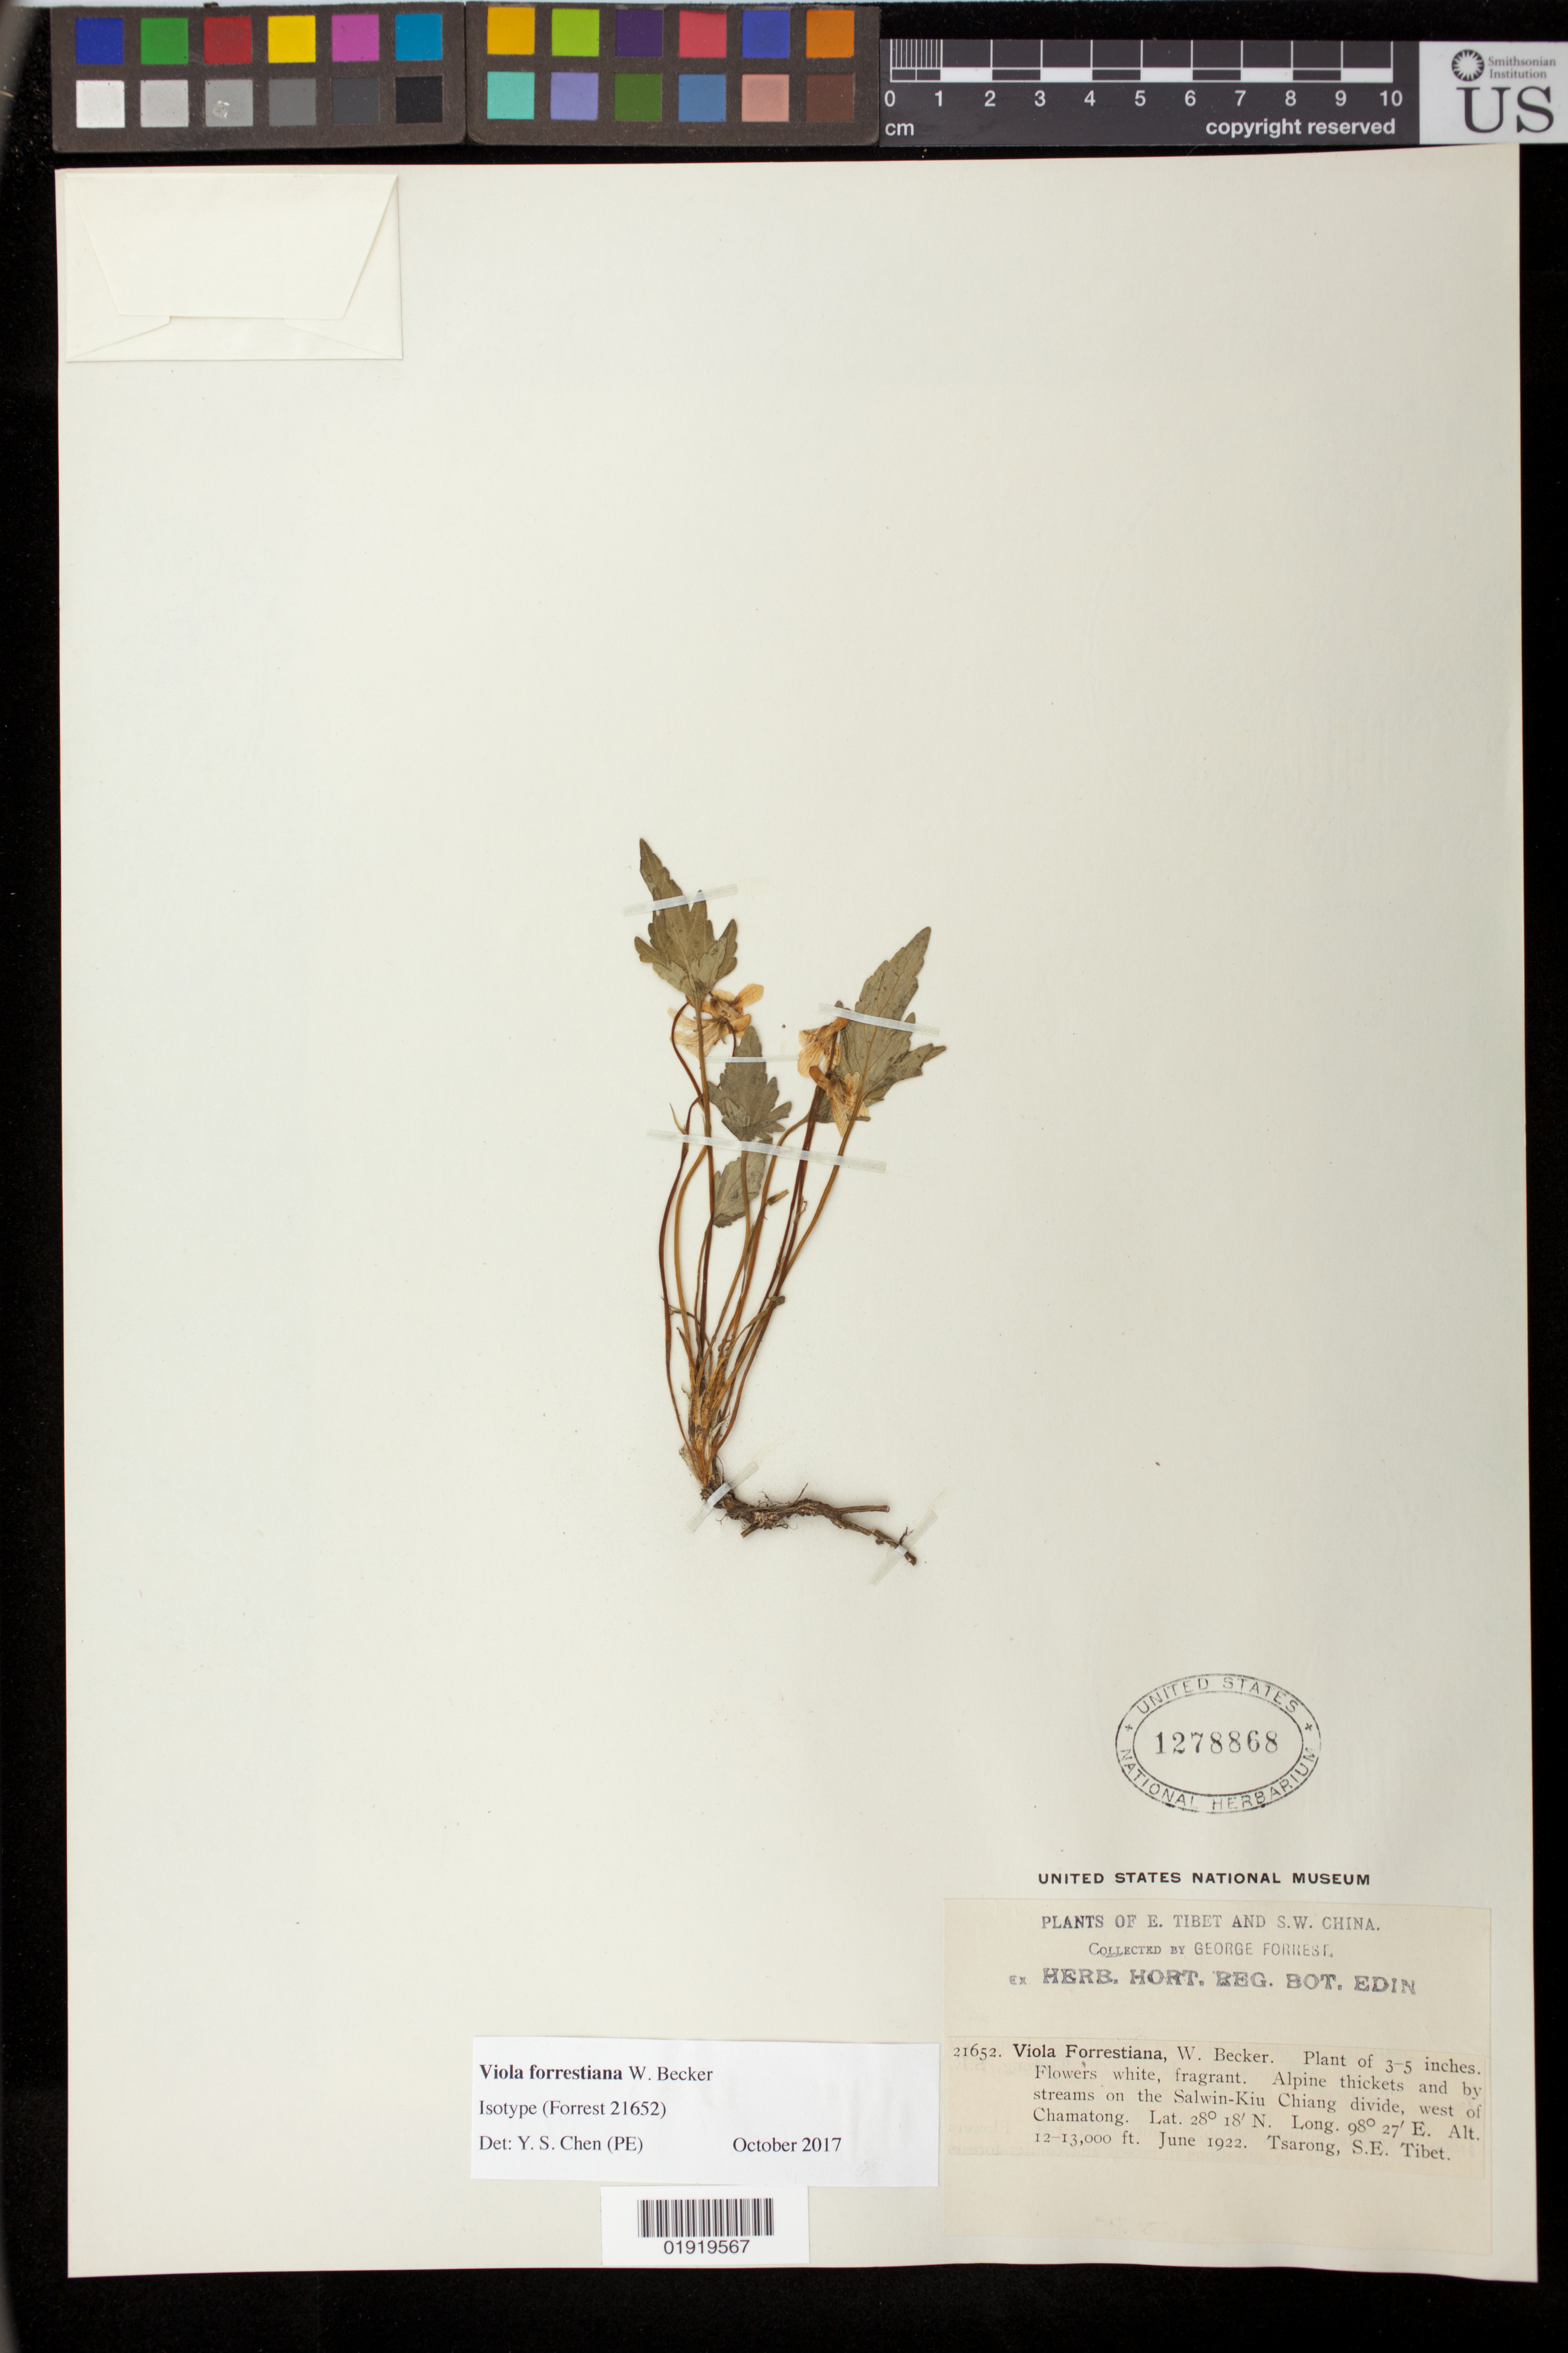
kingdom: Plantae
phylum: Tracheophyta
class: Magnoliopsida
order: Malpighiales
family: Violaceae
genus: Viola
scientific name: Viola forrestiana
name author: W. Becker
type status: Isotype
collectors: G. Forrest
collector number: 21652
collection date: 1922-06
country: China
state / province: Xizang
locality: On the Salwin-Kiu Chiang divide, west of Chamtaong. Tsarong, S.E. Tibe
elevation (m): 3658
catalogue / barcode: US 1278868